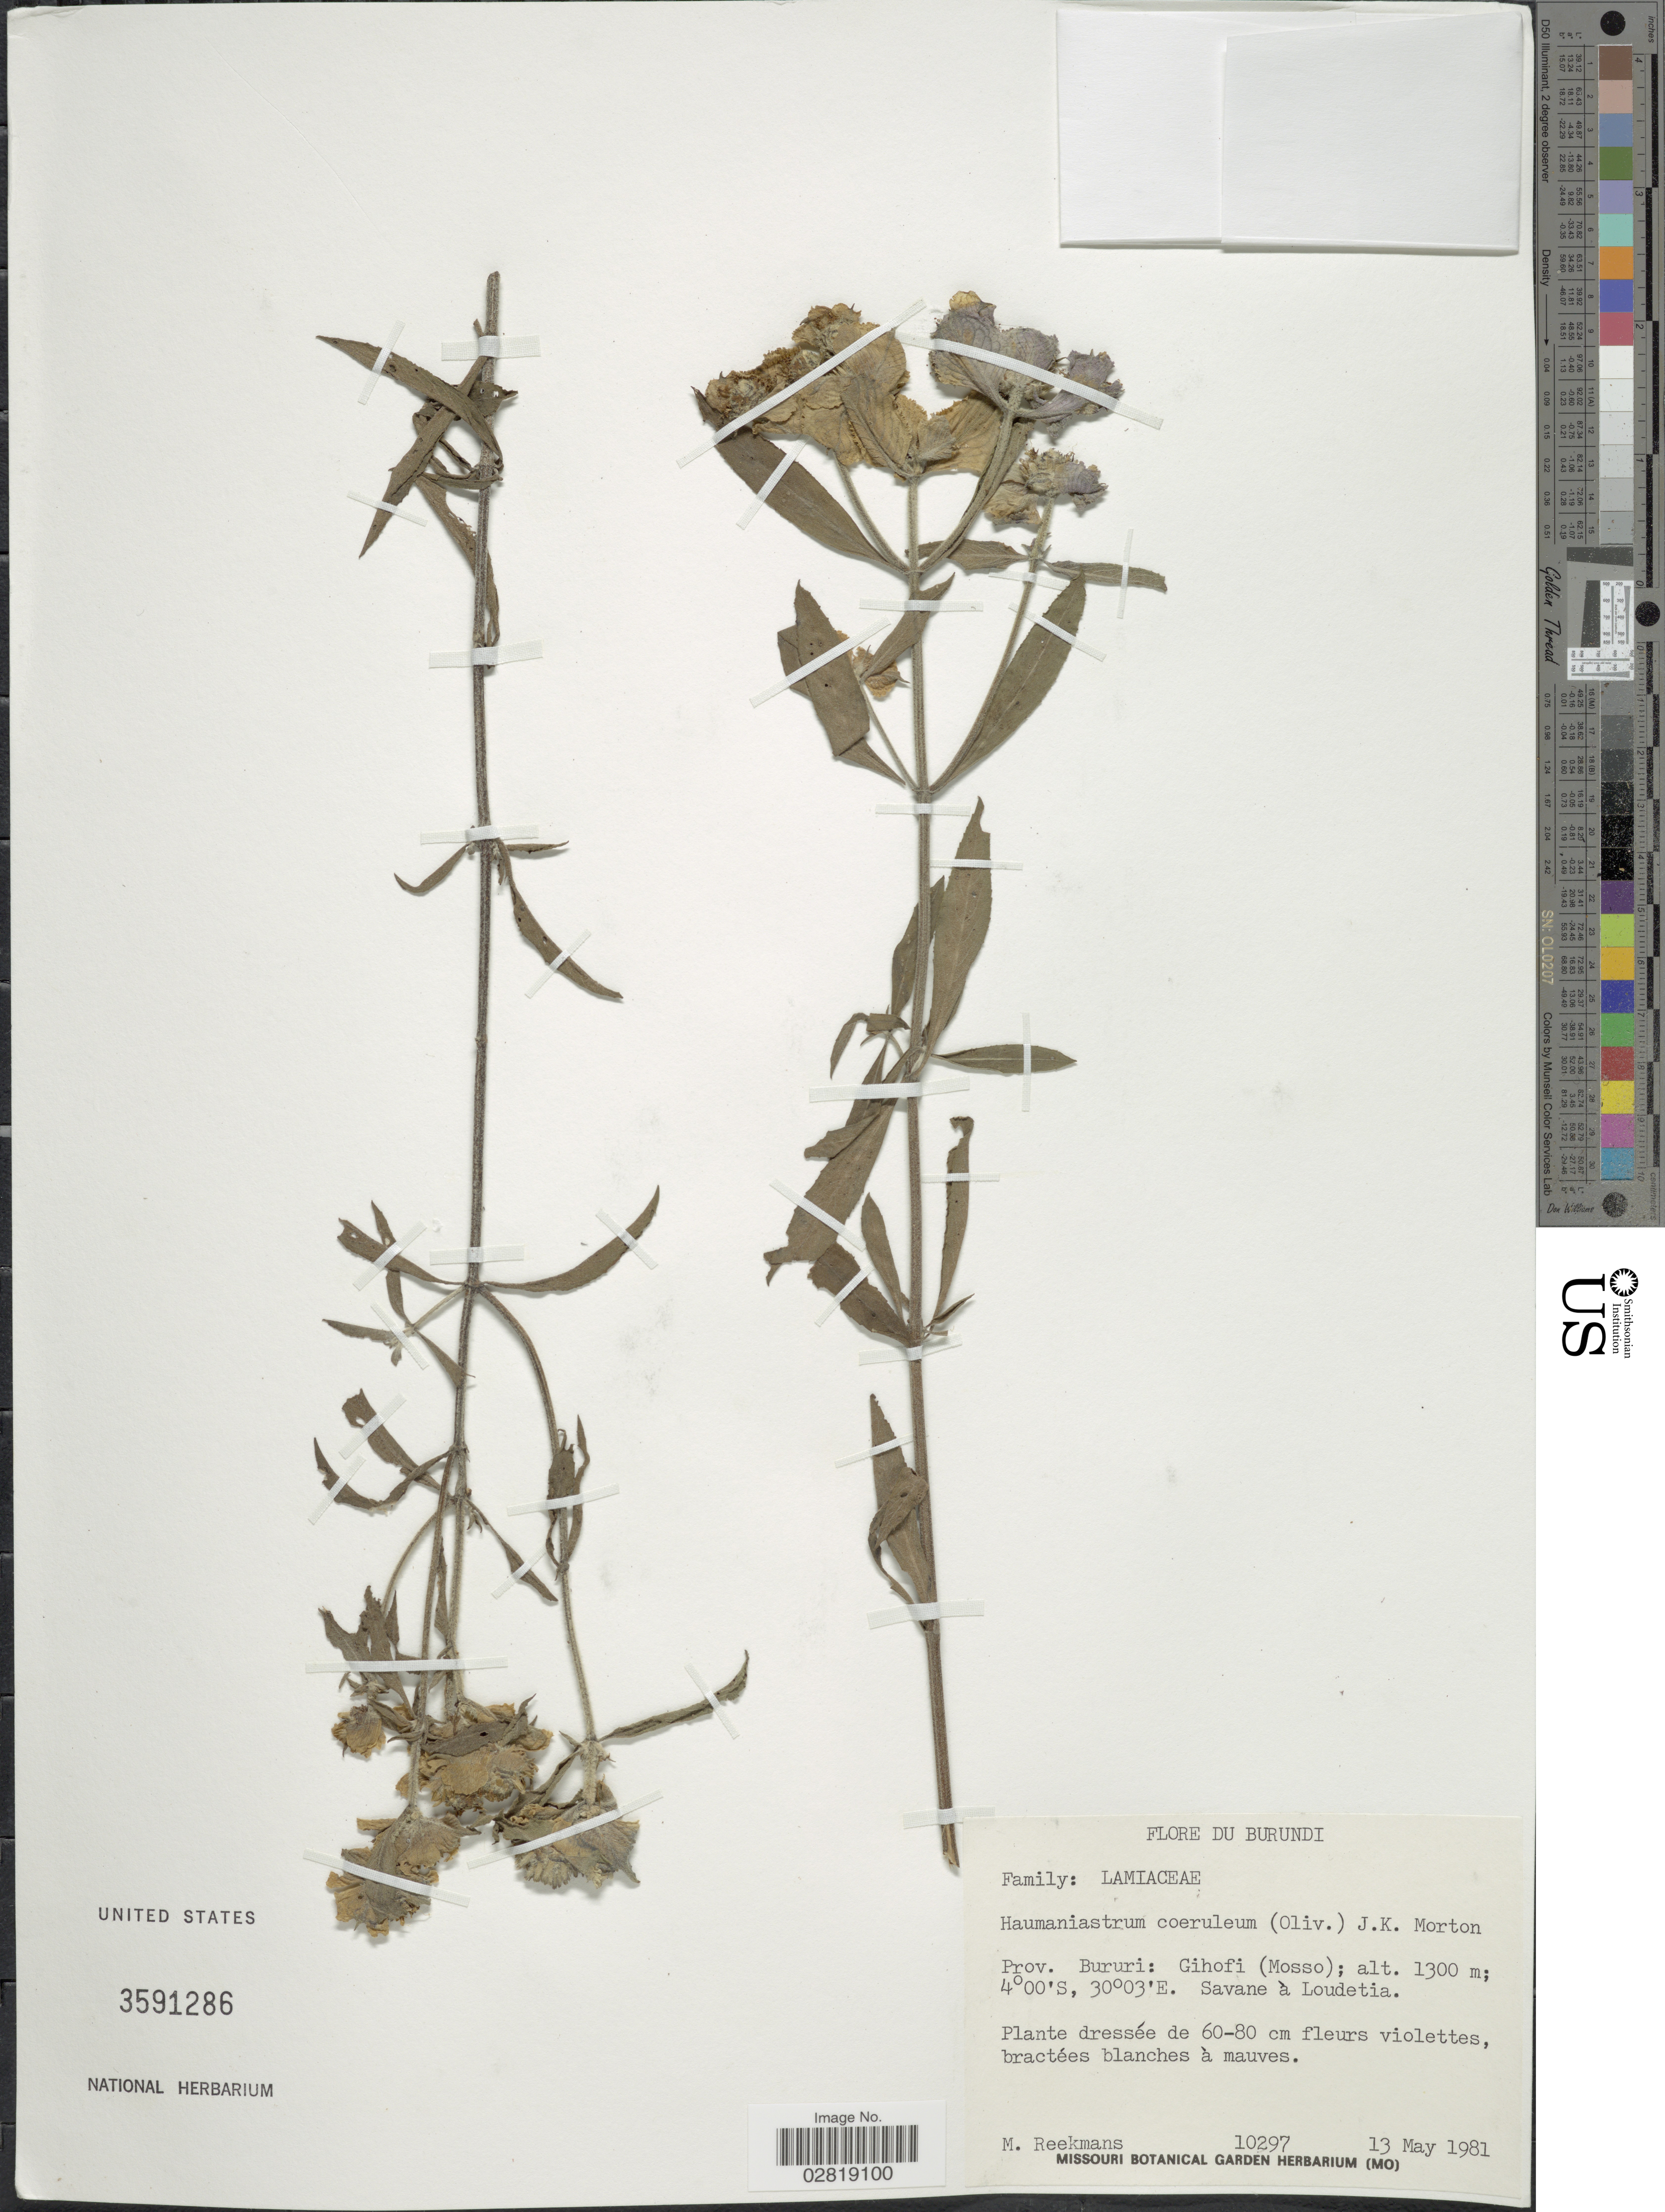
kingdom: Plantae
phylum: Tracheophyta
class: Magnoliopsida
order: Lamiales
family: Lamiaceae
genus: Haumaniastrum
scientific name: Haumaniastrum caeruleum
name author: (Oliv.) P.A. Duvign. & Plancke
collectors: M. Reekmans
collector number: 10297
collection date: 1981-05-13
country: Burundi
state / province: Bururi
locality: Prov. Bururi: Gihofi (Mosso)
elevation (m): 1300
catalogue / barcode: US 3591286